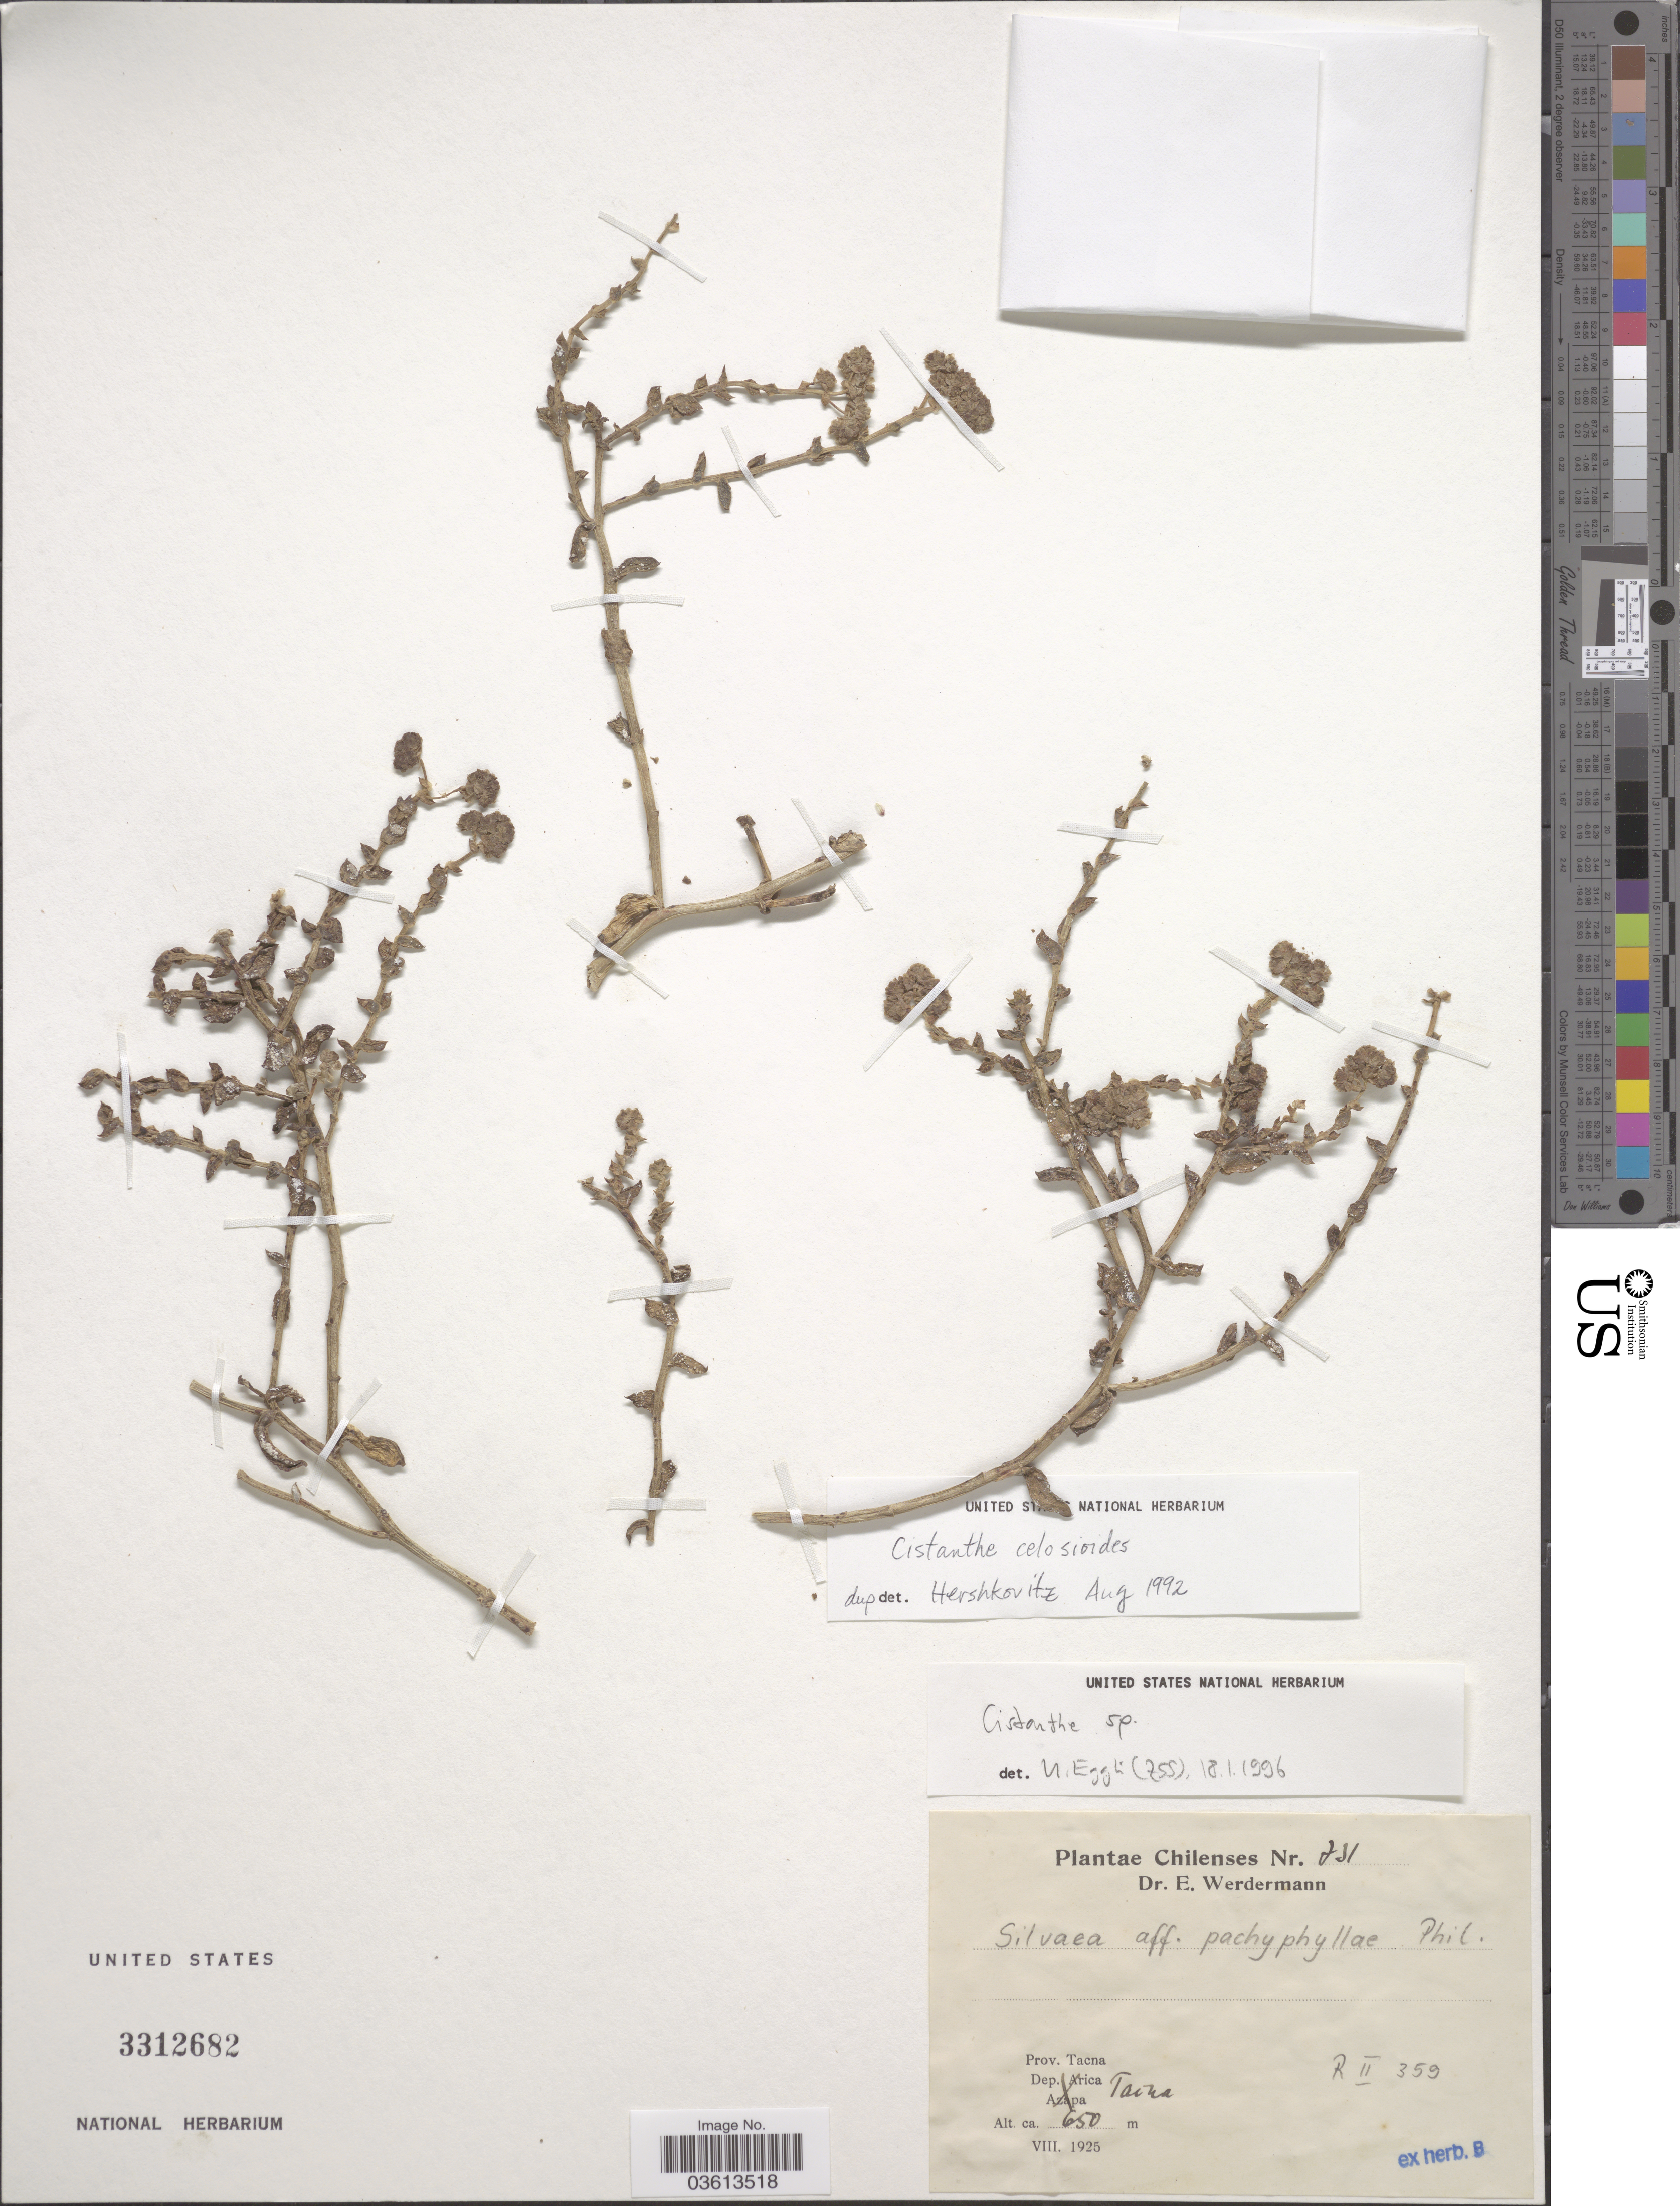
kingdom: Plantae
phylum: Tracheophyta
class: Magnoliopsida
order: Caryophyllales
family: Montiaceae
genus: Philippiamra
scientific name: Philippiamra celosioides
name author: (Phil.) Kuntze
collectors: E. Werdermann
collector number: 731*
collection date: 1925-08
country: Chile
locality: Prov. Tacna. Tacna.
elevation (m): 650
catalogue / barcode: US 3312682